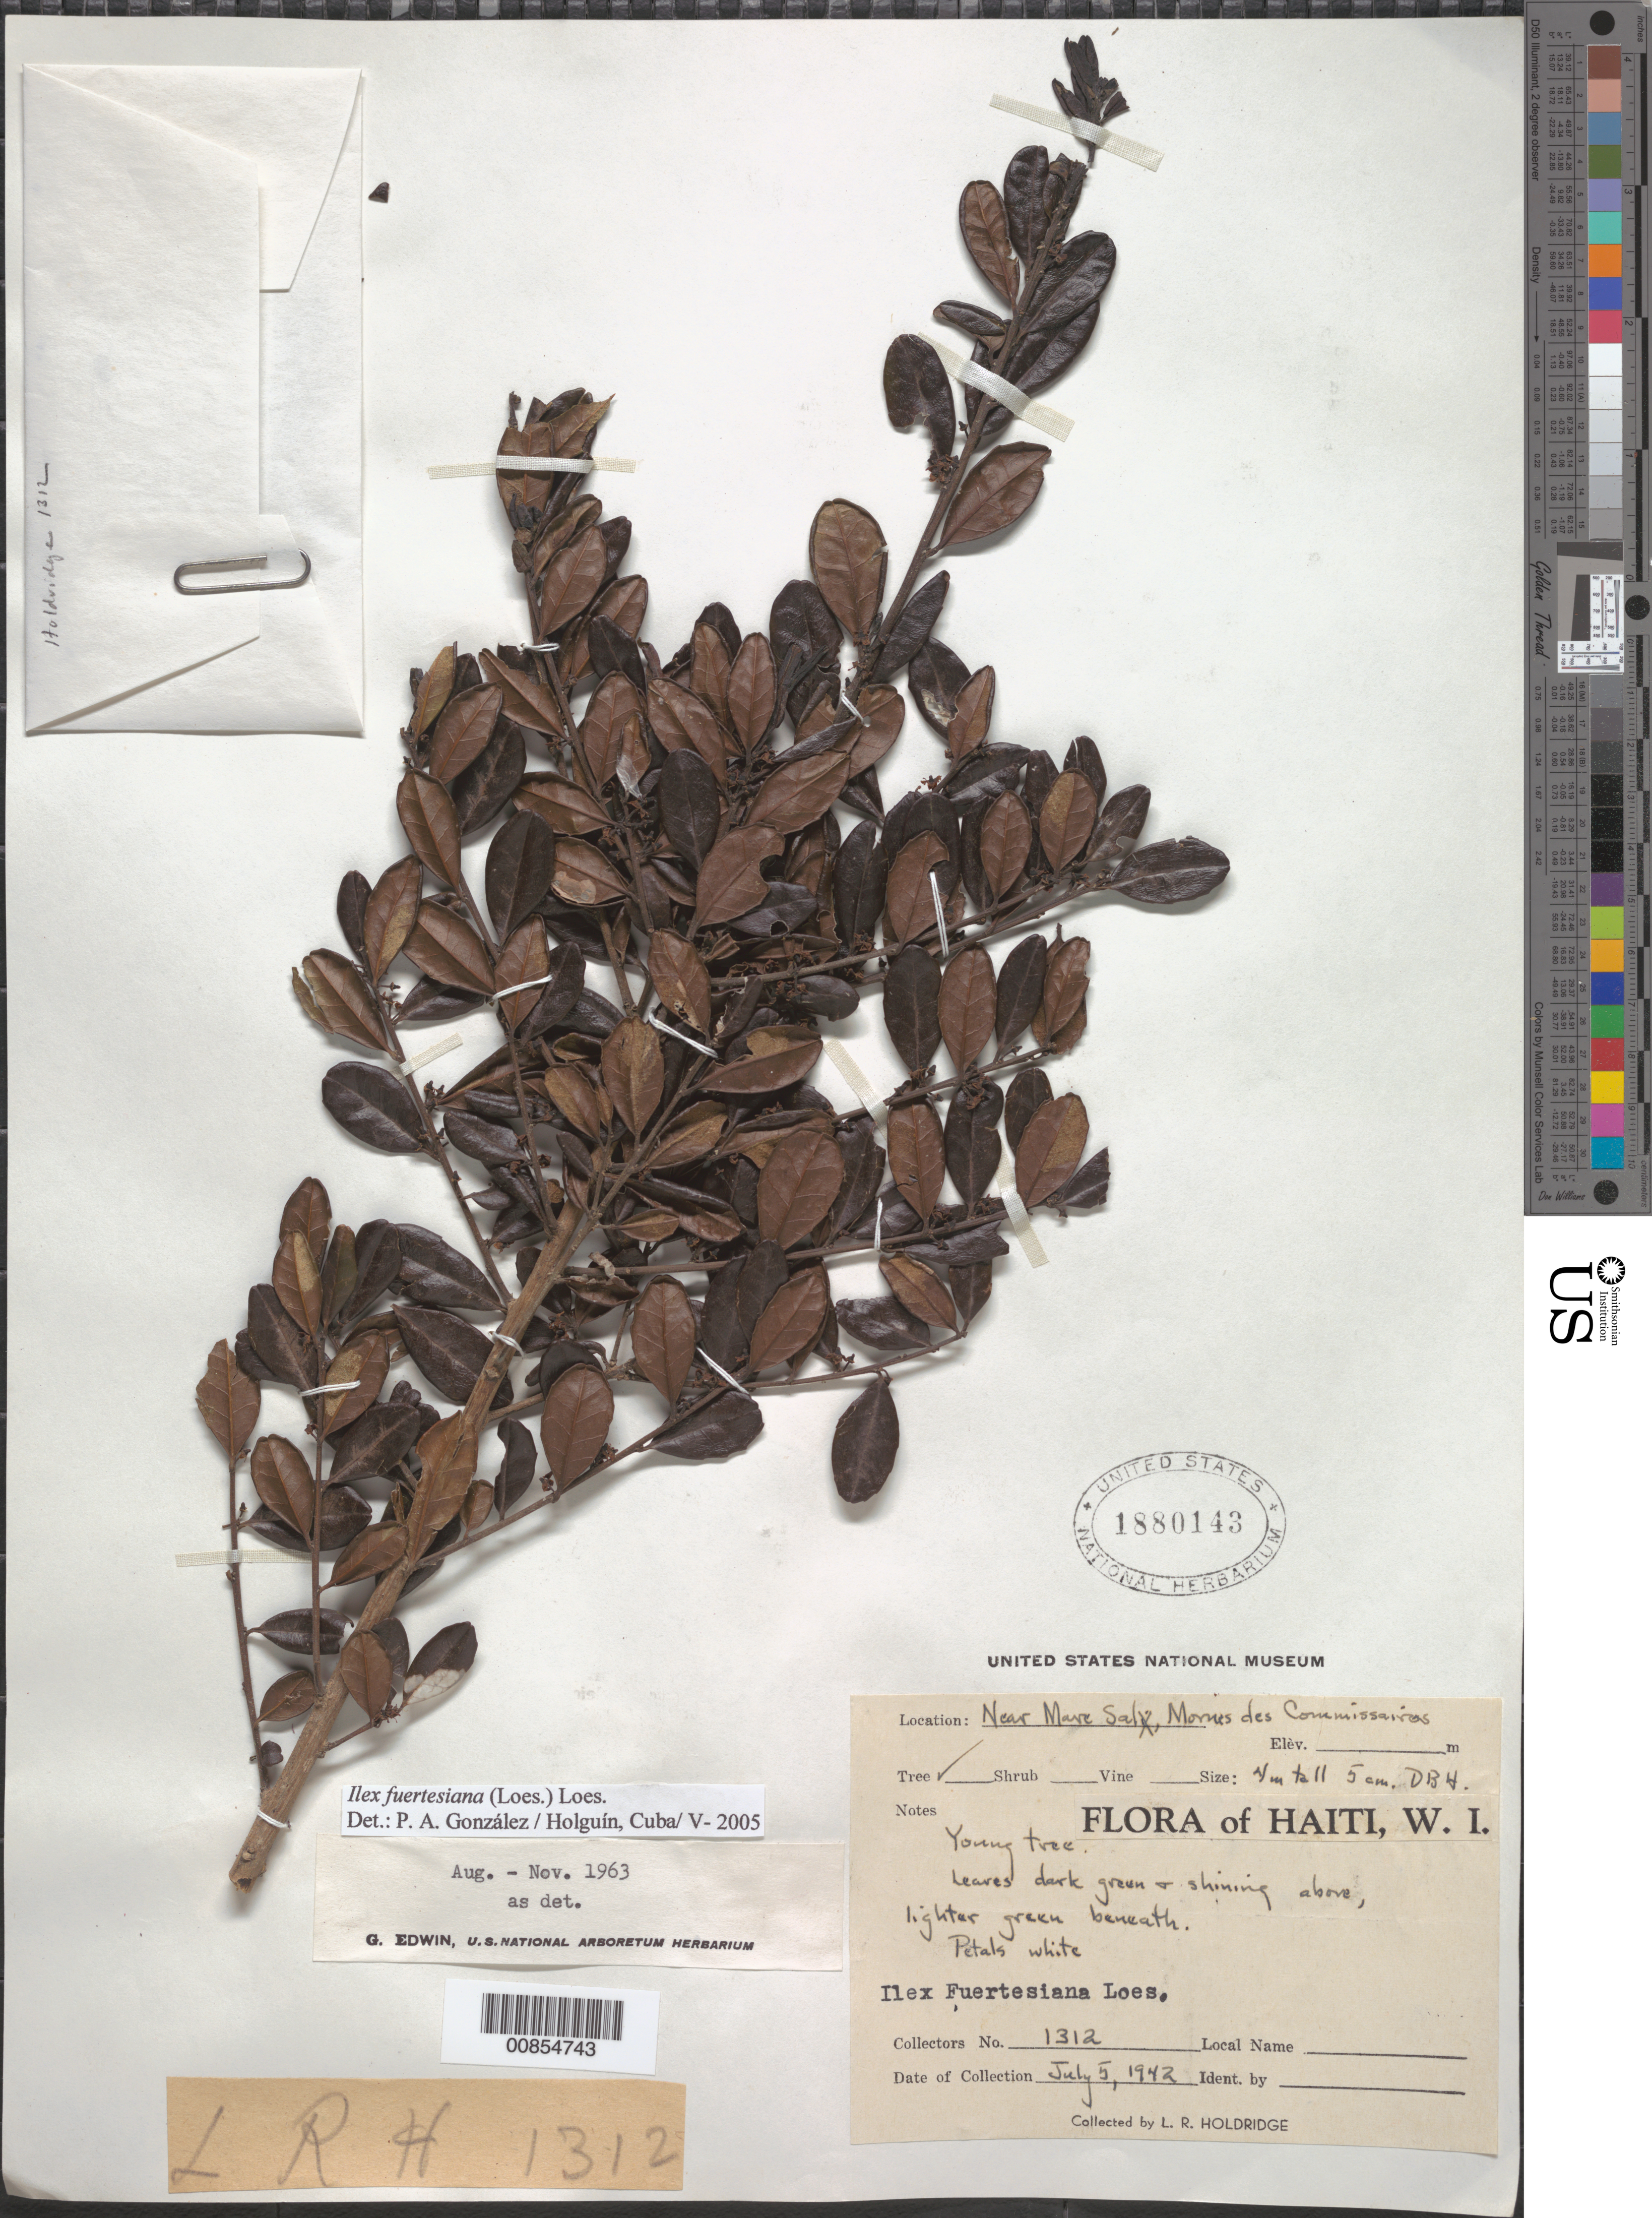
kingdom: Plantae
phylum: Tracheophyta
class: Magnoliopsida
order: Aquifoliales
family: Aquifoliaceae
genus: Ilex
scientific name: Ilex fuertesiana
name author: (Loes.) Loes.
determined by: González, P. A.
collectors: L. Holdridge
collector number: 1312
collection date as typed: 05 Jul 1942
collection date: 1942-07-05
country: Haiti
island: Hispaniola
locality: Near Mare Sal, Mornes des Commissaires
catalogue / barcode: US 1880143